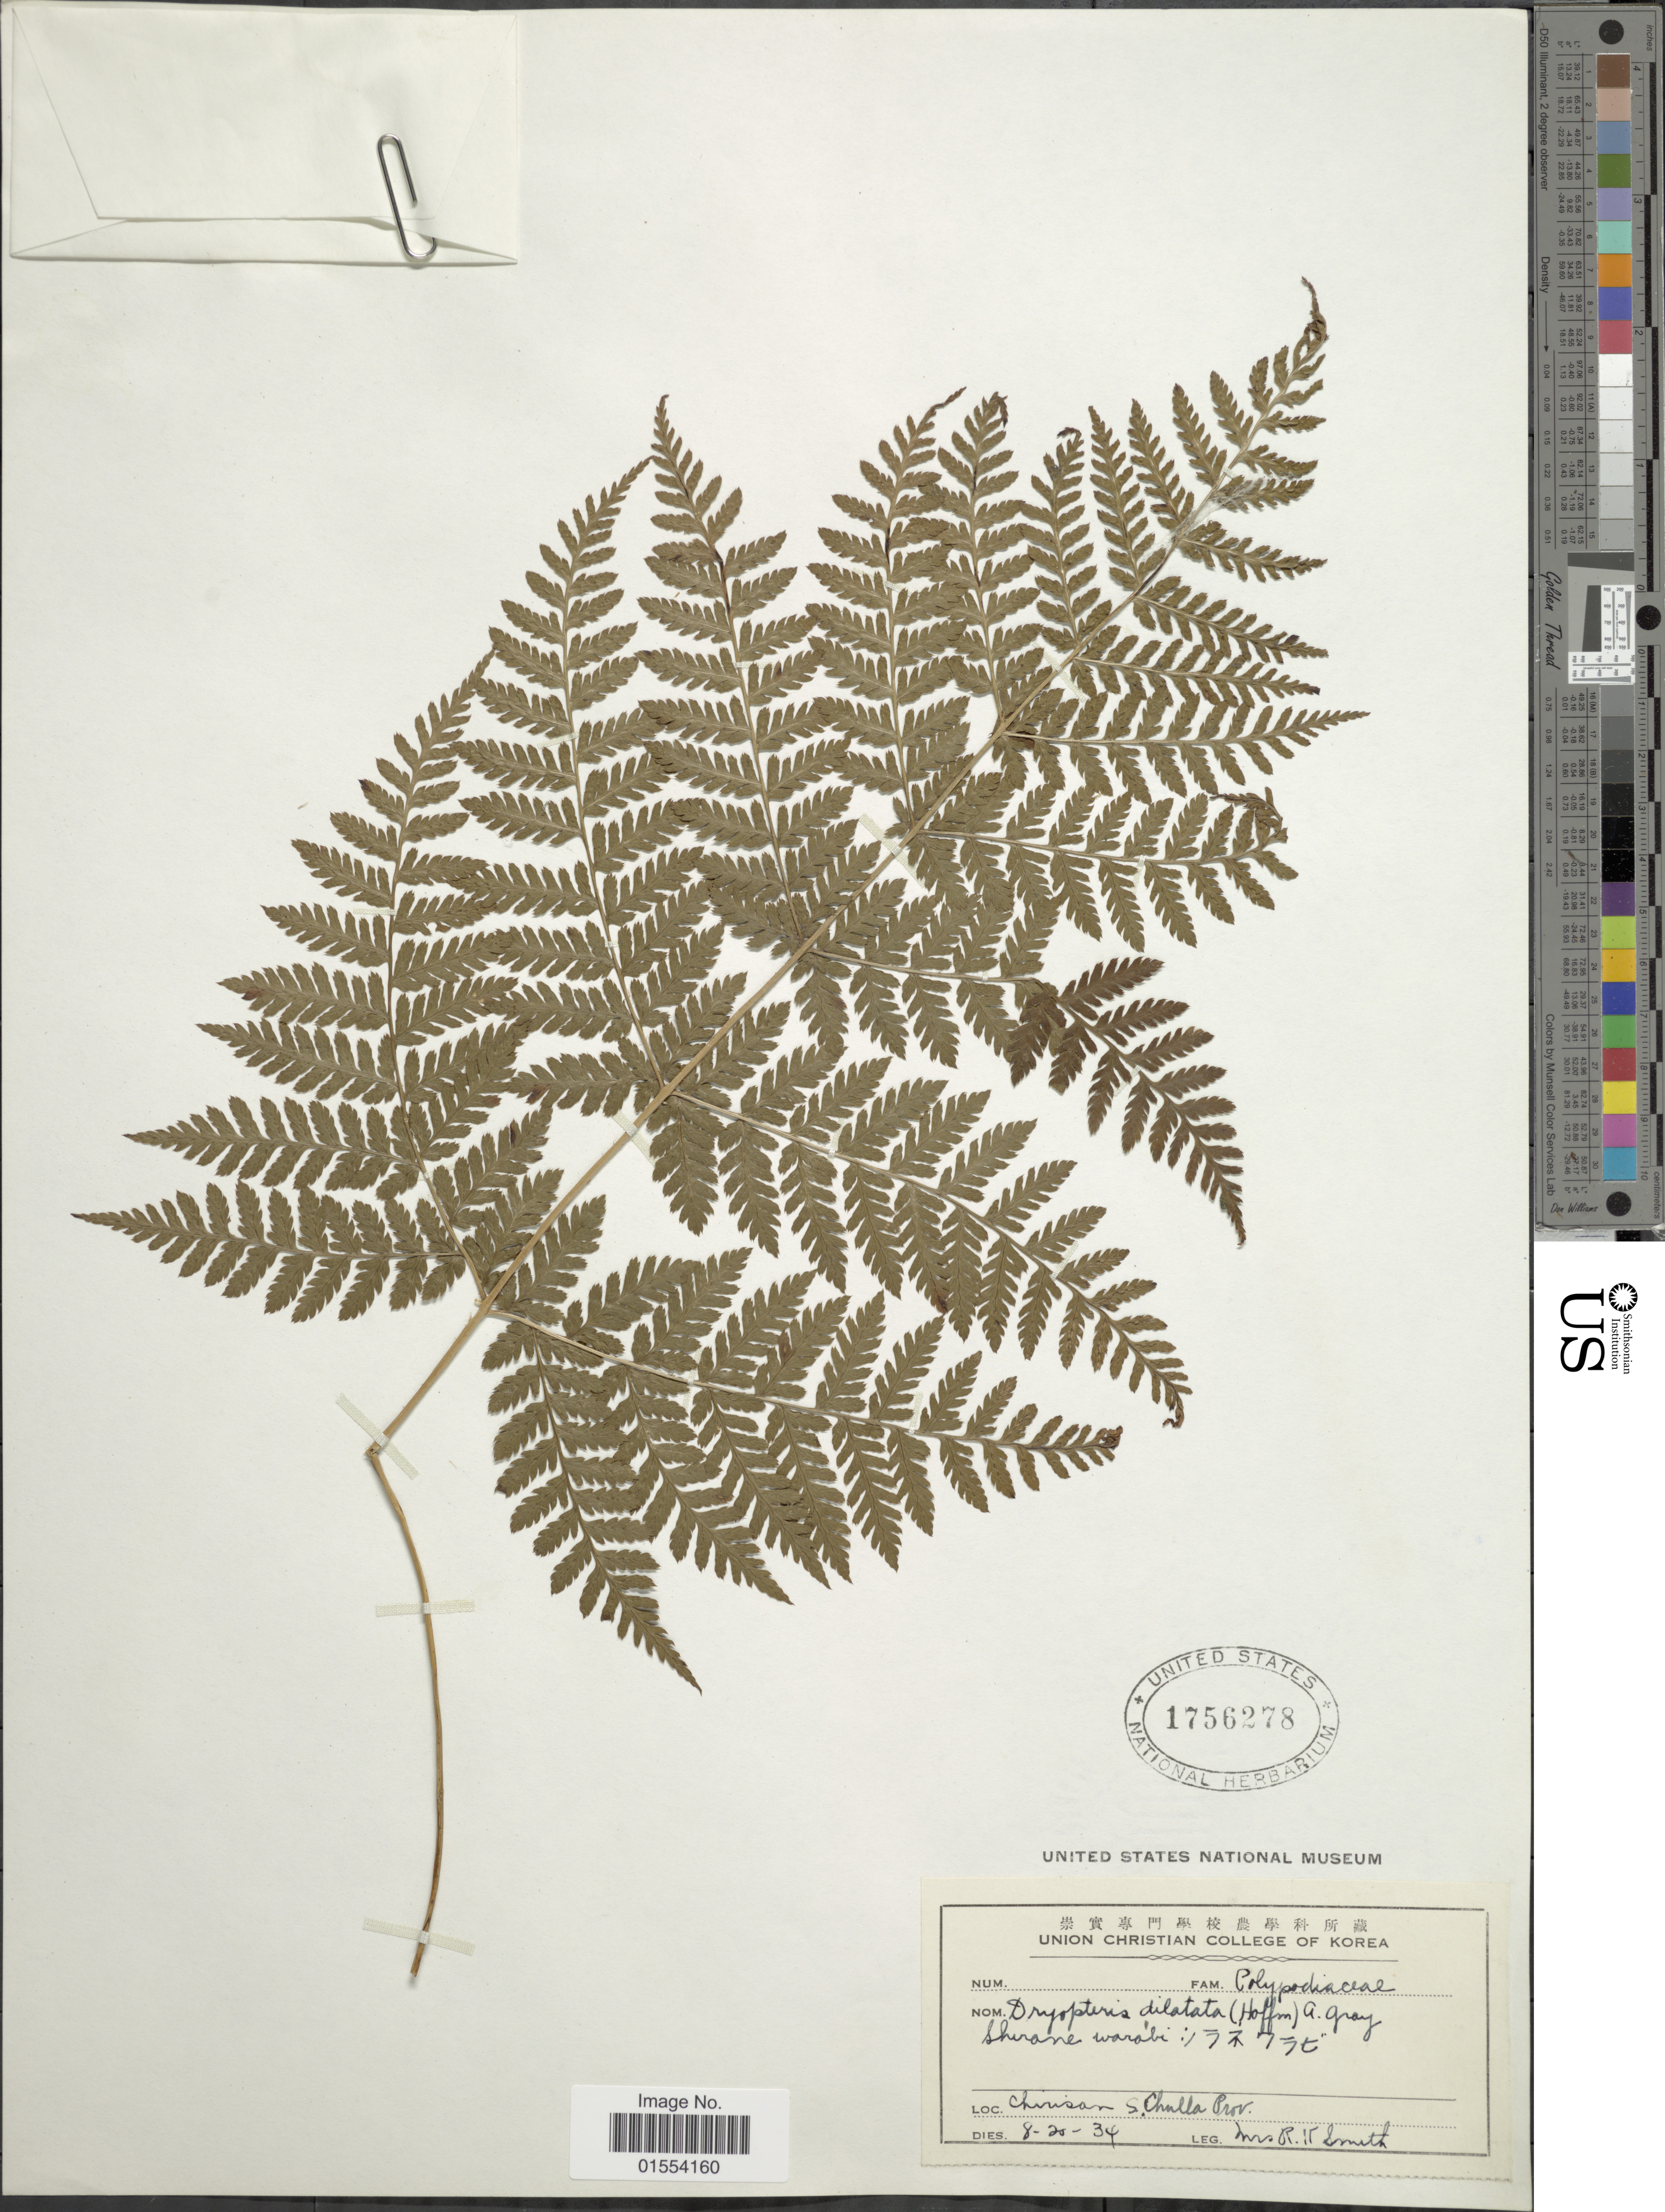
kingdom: Plantae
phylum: Tracheophyta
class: Polypodiopsida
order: Polypodiales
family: Dryopteridaceae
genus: Dryopteris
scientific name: Dryopteris expansa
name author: (C. Presl) Fraser-Jenk. & Jermy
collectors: Mrs. R. K. Smith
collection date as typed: Transcribed d/m/y: 20/8/34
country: South Korea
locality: Chirisan S. Chulla Prov.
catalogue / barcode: US 1756278